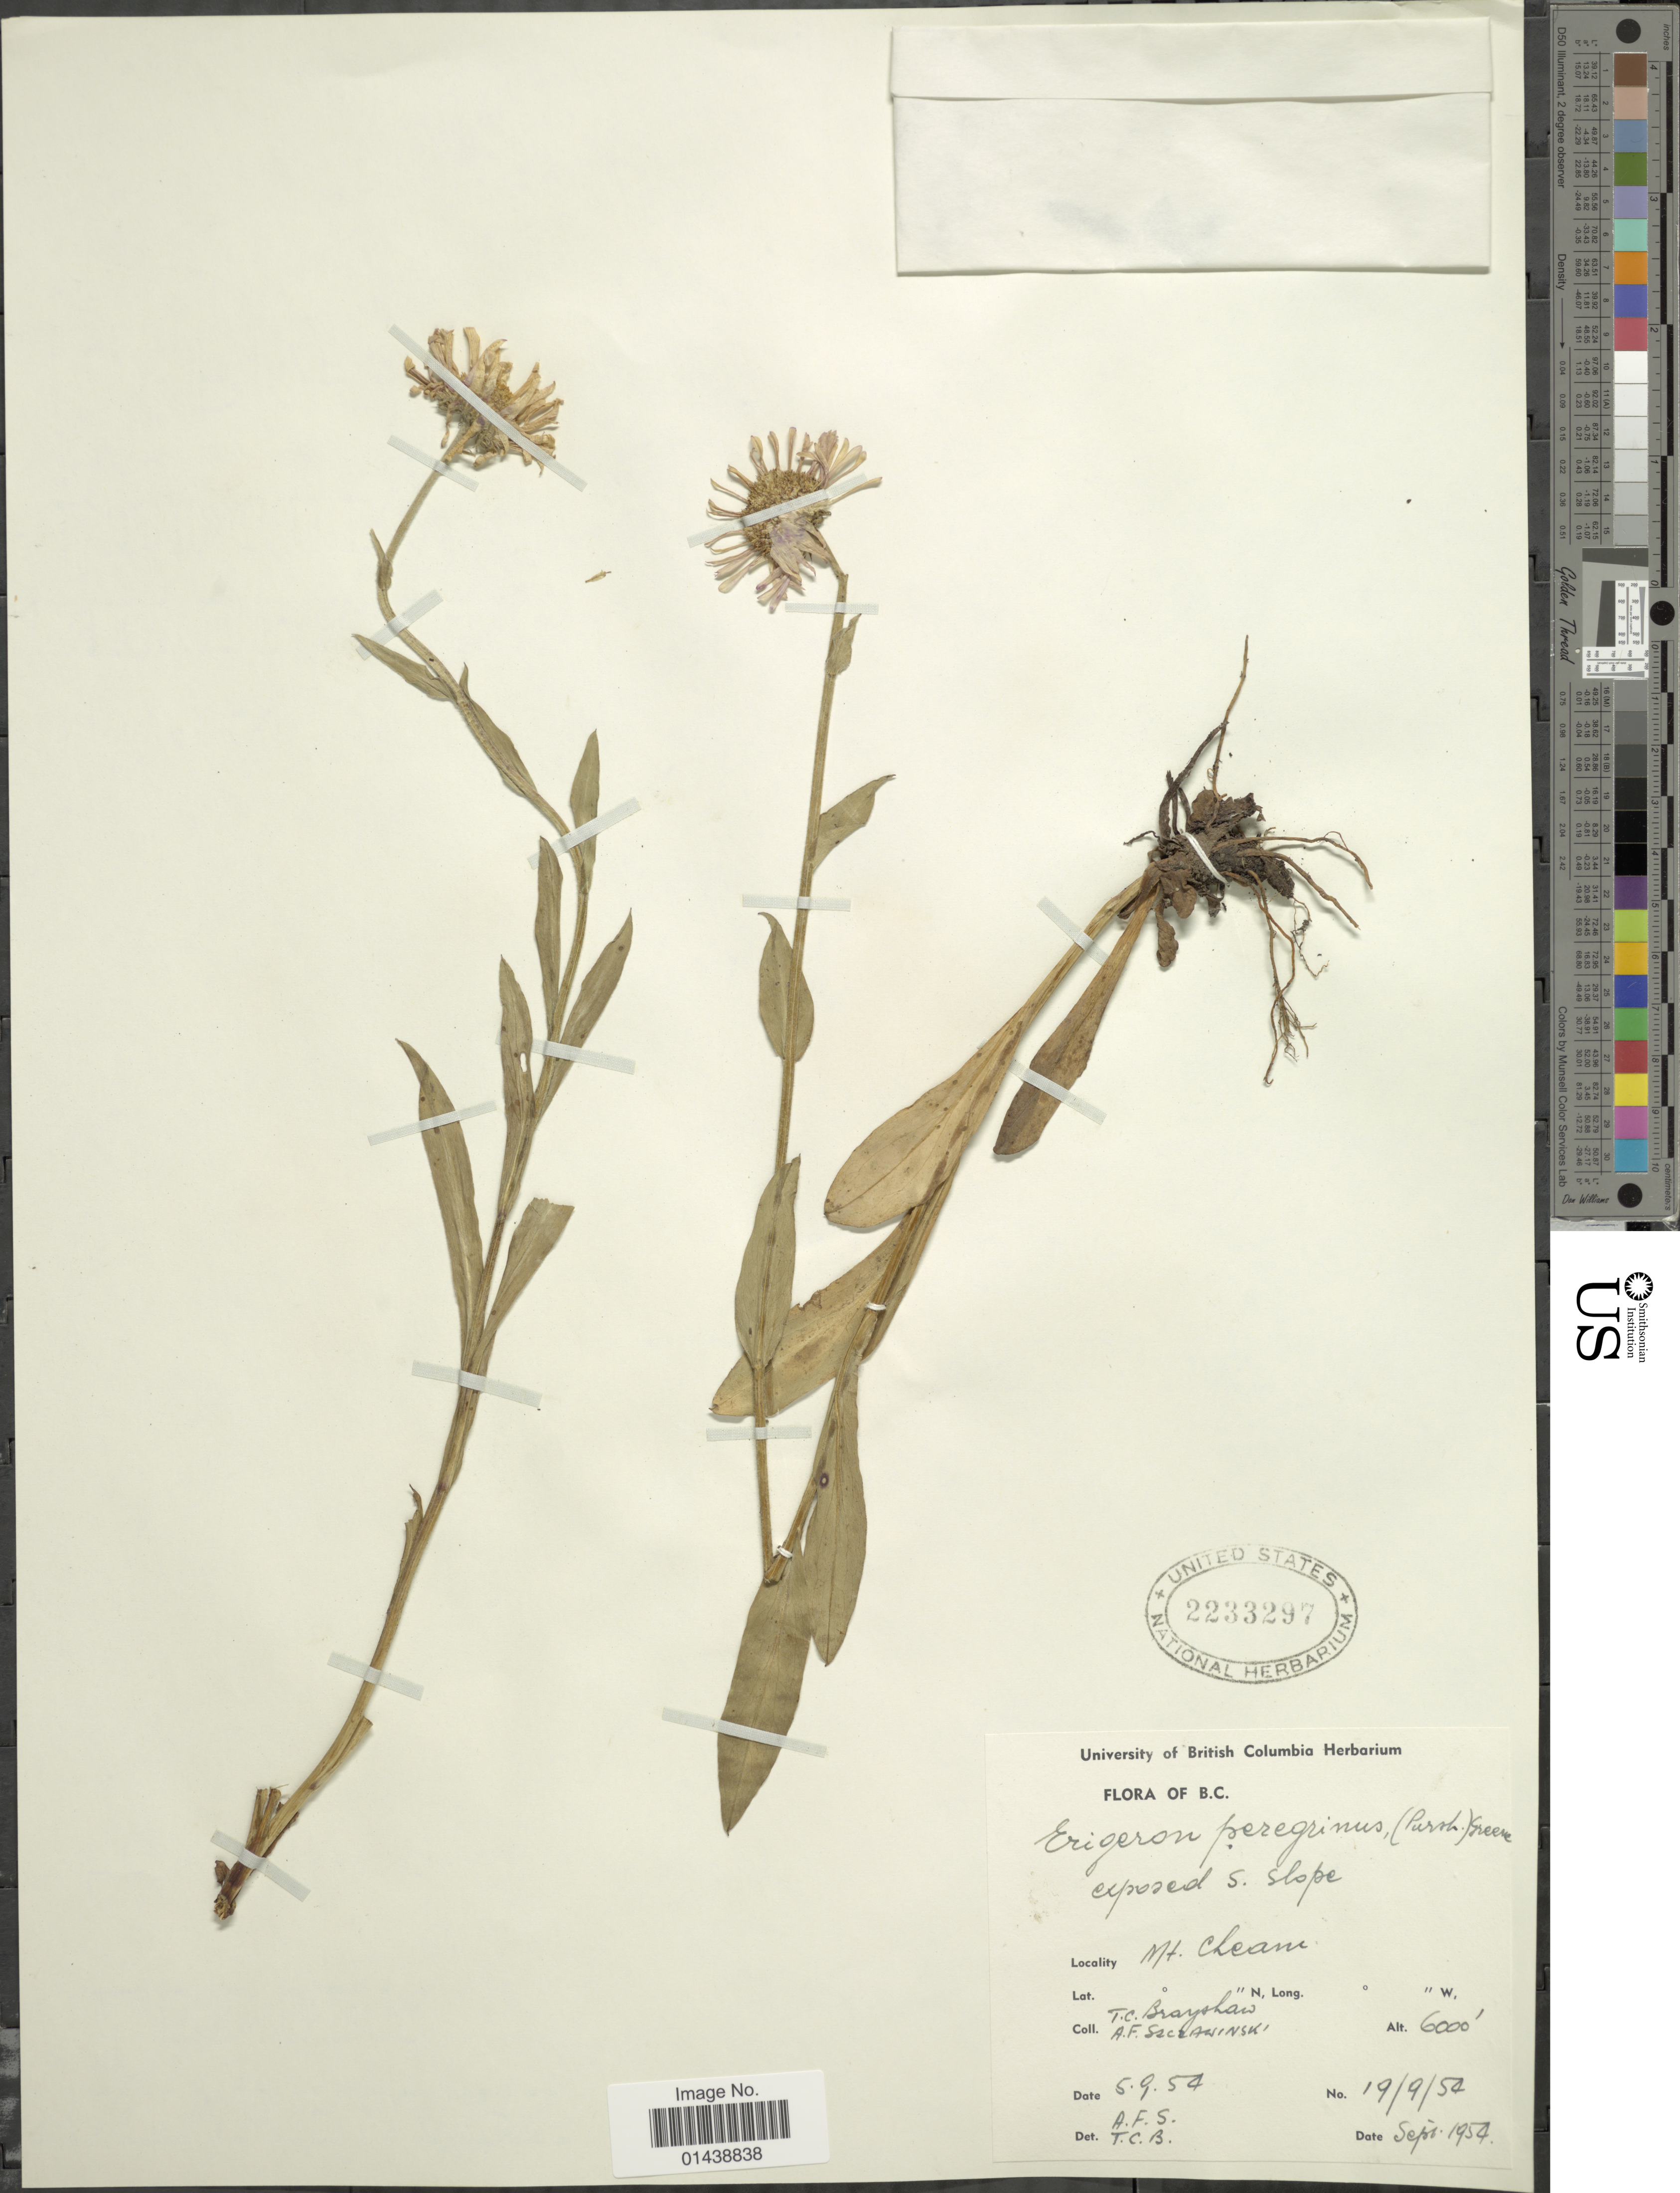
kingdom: Plantae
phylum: Tracheophyta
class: Magnoliopsida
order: Asterales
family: Asteraceae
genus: Erigeron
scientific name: Erigeron peregrinus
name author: (Banks ex Pursh) Greene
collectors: T. Brayshaw & A. Szczawinski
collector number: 5.9.54*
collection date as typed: Transcribed d/m/y: 19/9/54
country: Canada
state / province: British Columbia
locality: Mt. Cheam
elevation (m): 1829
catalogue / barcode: US 2233297